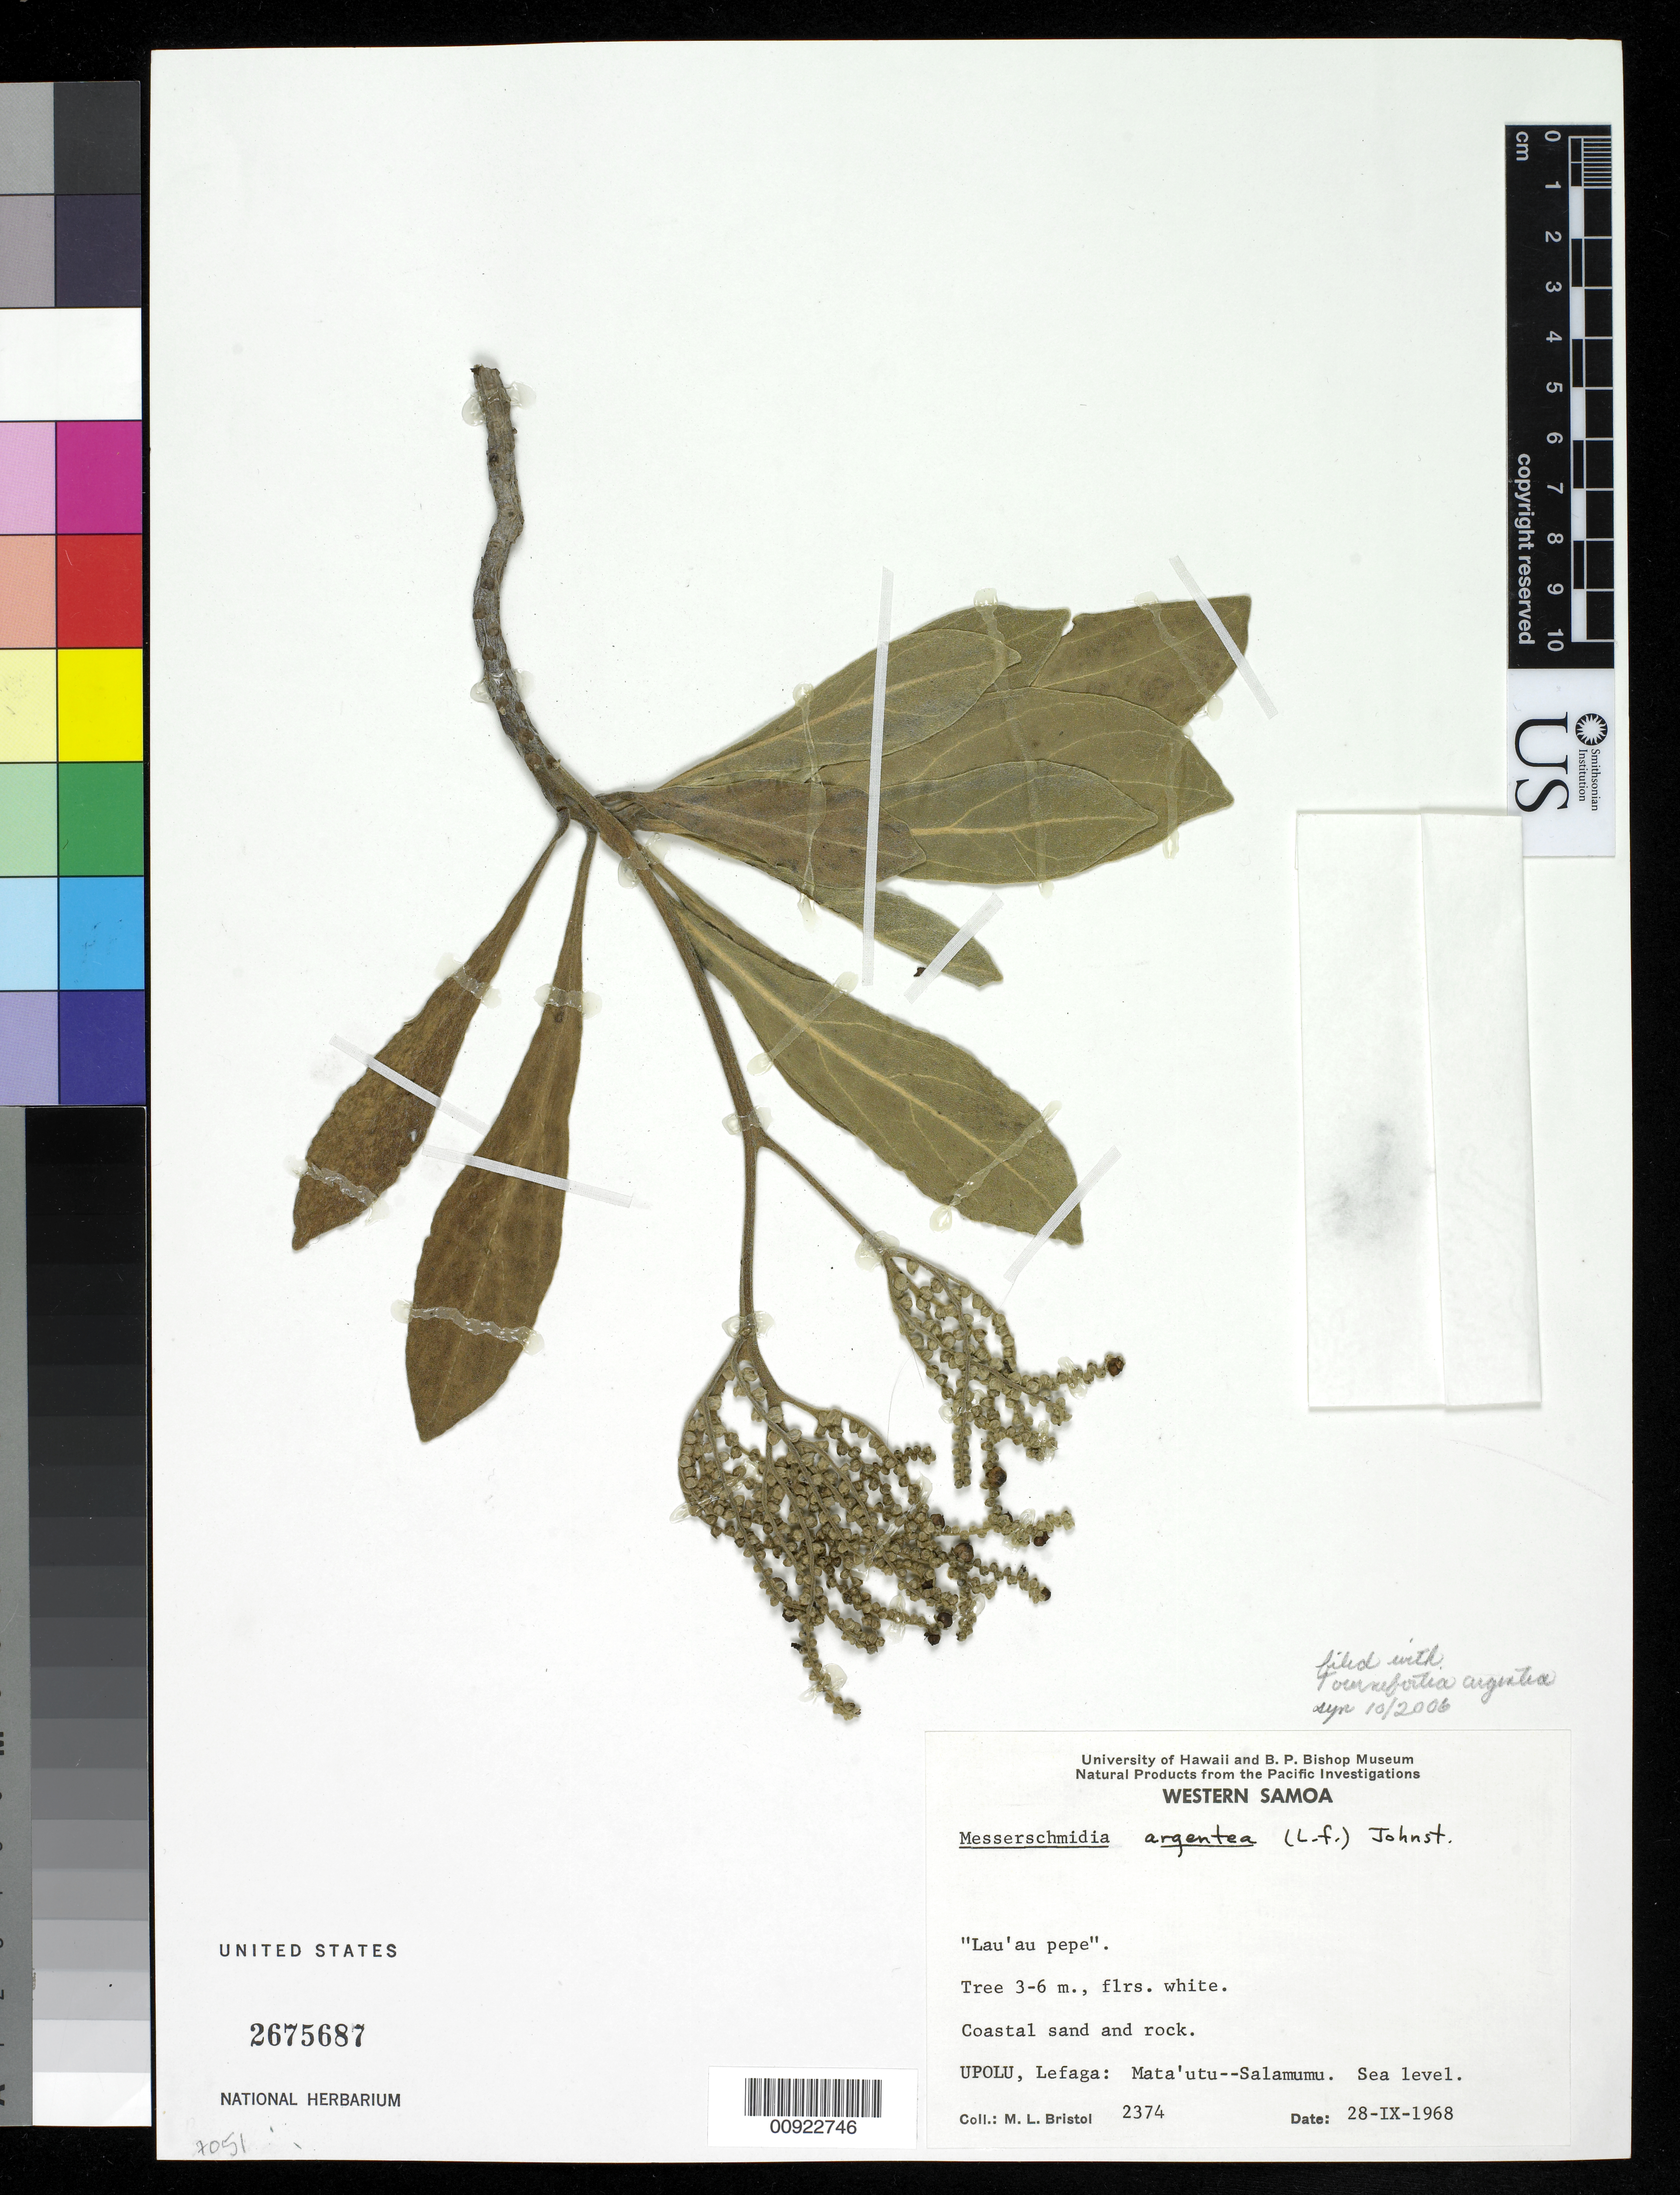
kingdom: Plantae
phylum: Tracheophyta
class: Magnoliopsida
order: Boraginales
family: Heliotropiaceae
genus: Heliotropium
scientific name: Heliotropium arboreum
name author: (Blanco) Mabberley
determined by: Wagner, W. L., (BOT), Smithsonian Institution - National Museum of Natural History (UNITED STATES)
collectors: M. L. Bristol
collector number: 2374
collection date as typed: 28 Sep 1968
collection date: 1968-09-28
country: Samoa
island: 'Upolu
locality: Lefaga: Mata'utu--Salamumu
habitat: Coastal sand and rock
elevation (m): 0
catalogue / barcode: US 2675687